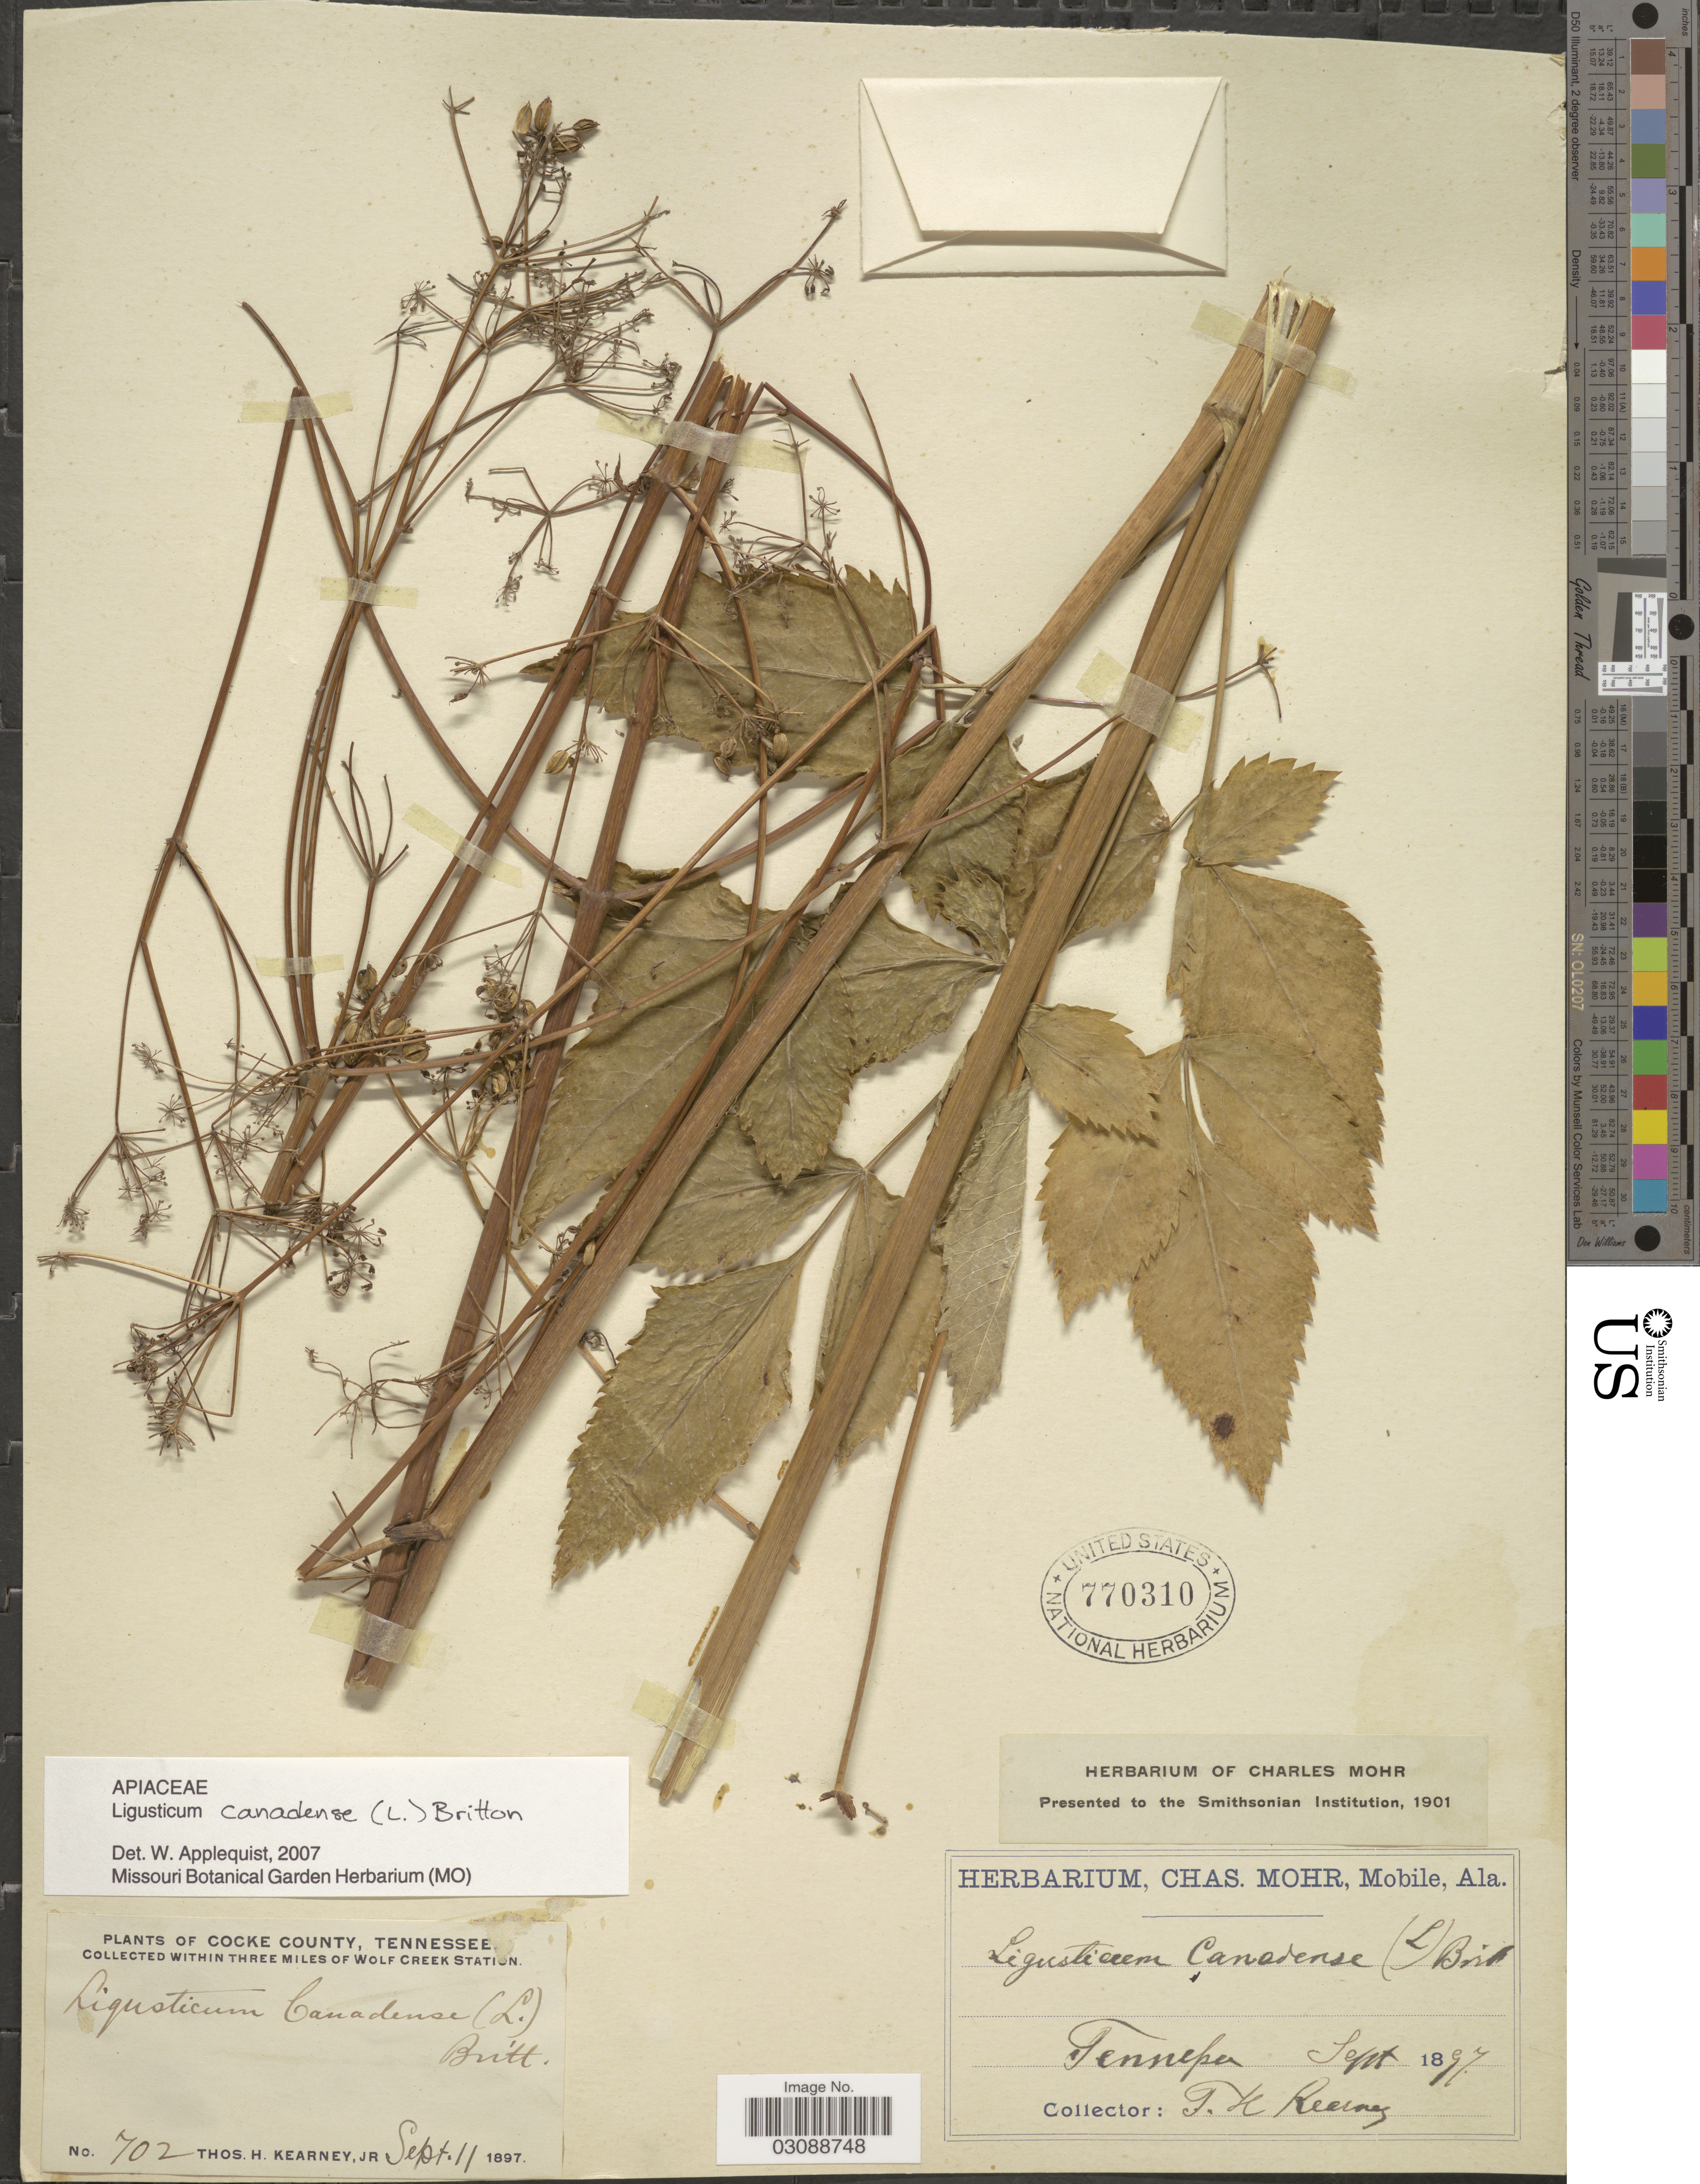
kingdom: Plantae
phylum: Tracheophyta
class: Magnoliopsida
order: Apiales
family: Apiaceae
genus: Ligusticum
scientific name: Ligusticum canadense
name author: (L.) Britton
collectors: T. H. Kearney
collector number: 702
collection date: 1897-09-11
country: United States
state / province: Tennessee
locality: Cocke County. Within three miles of Wolf Creek Station.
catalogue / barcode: US 770310